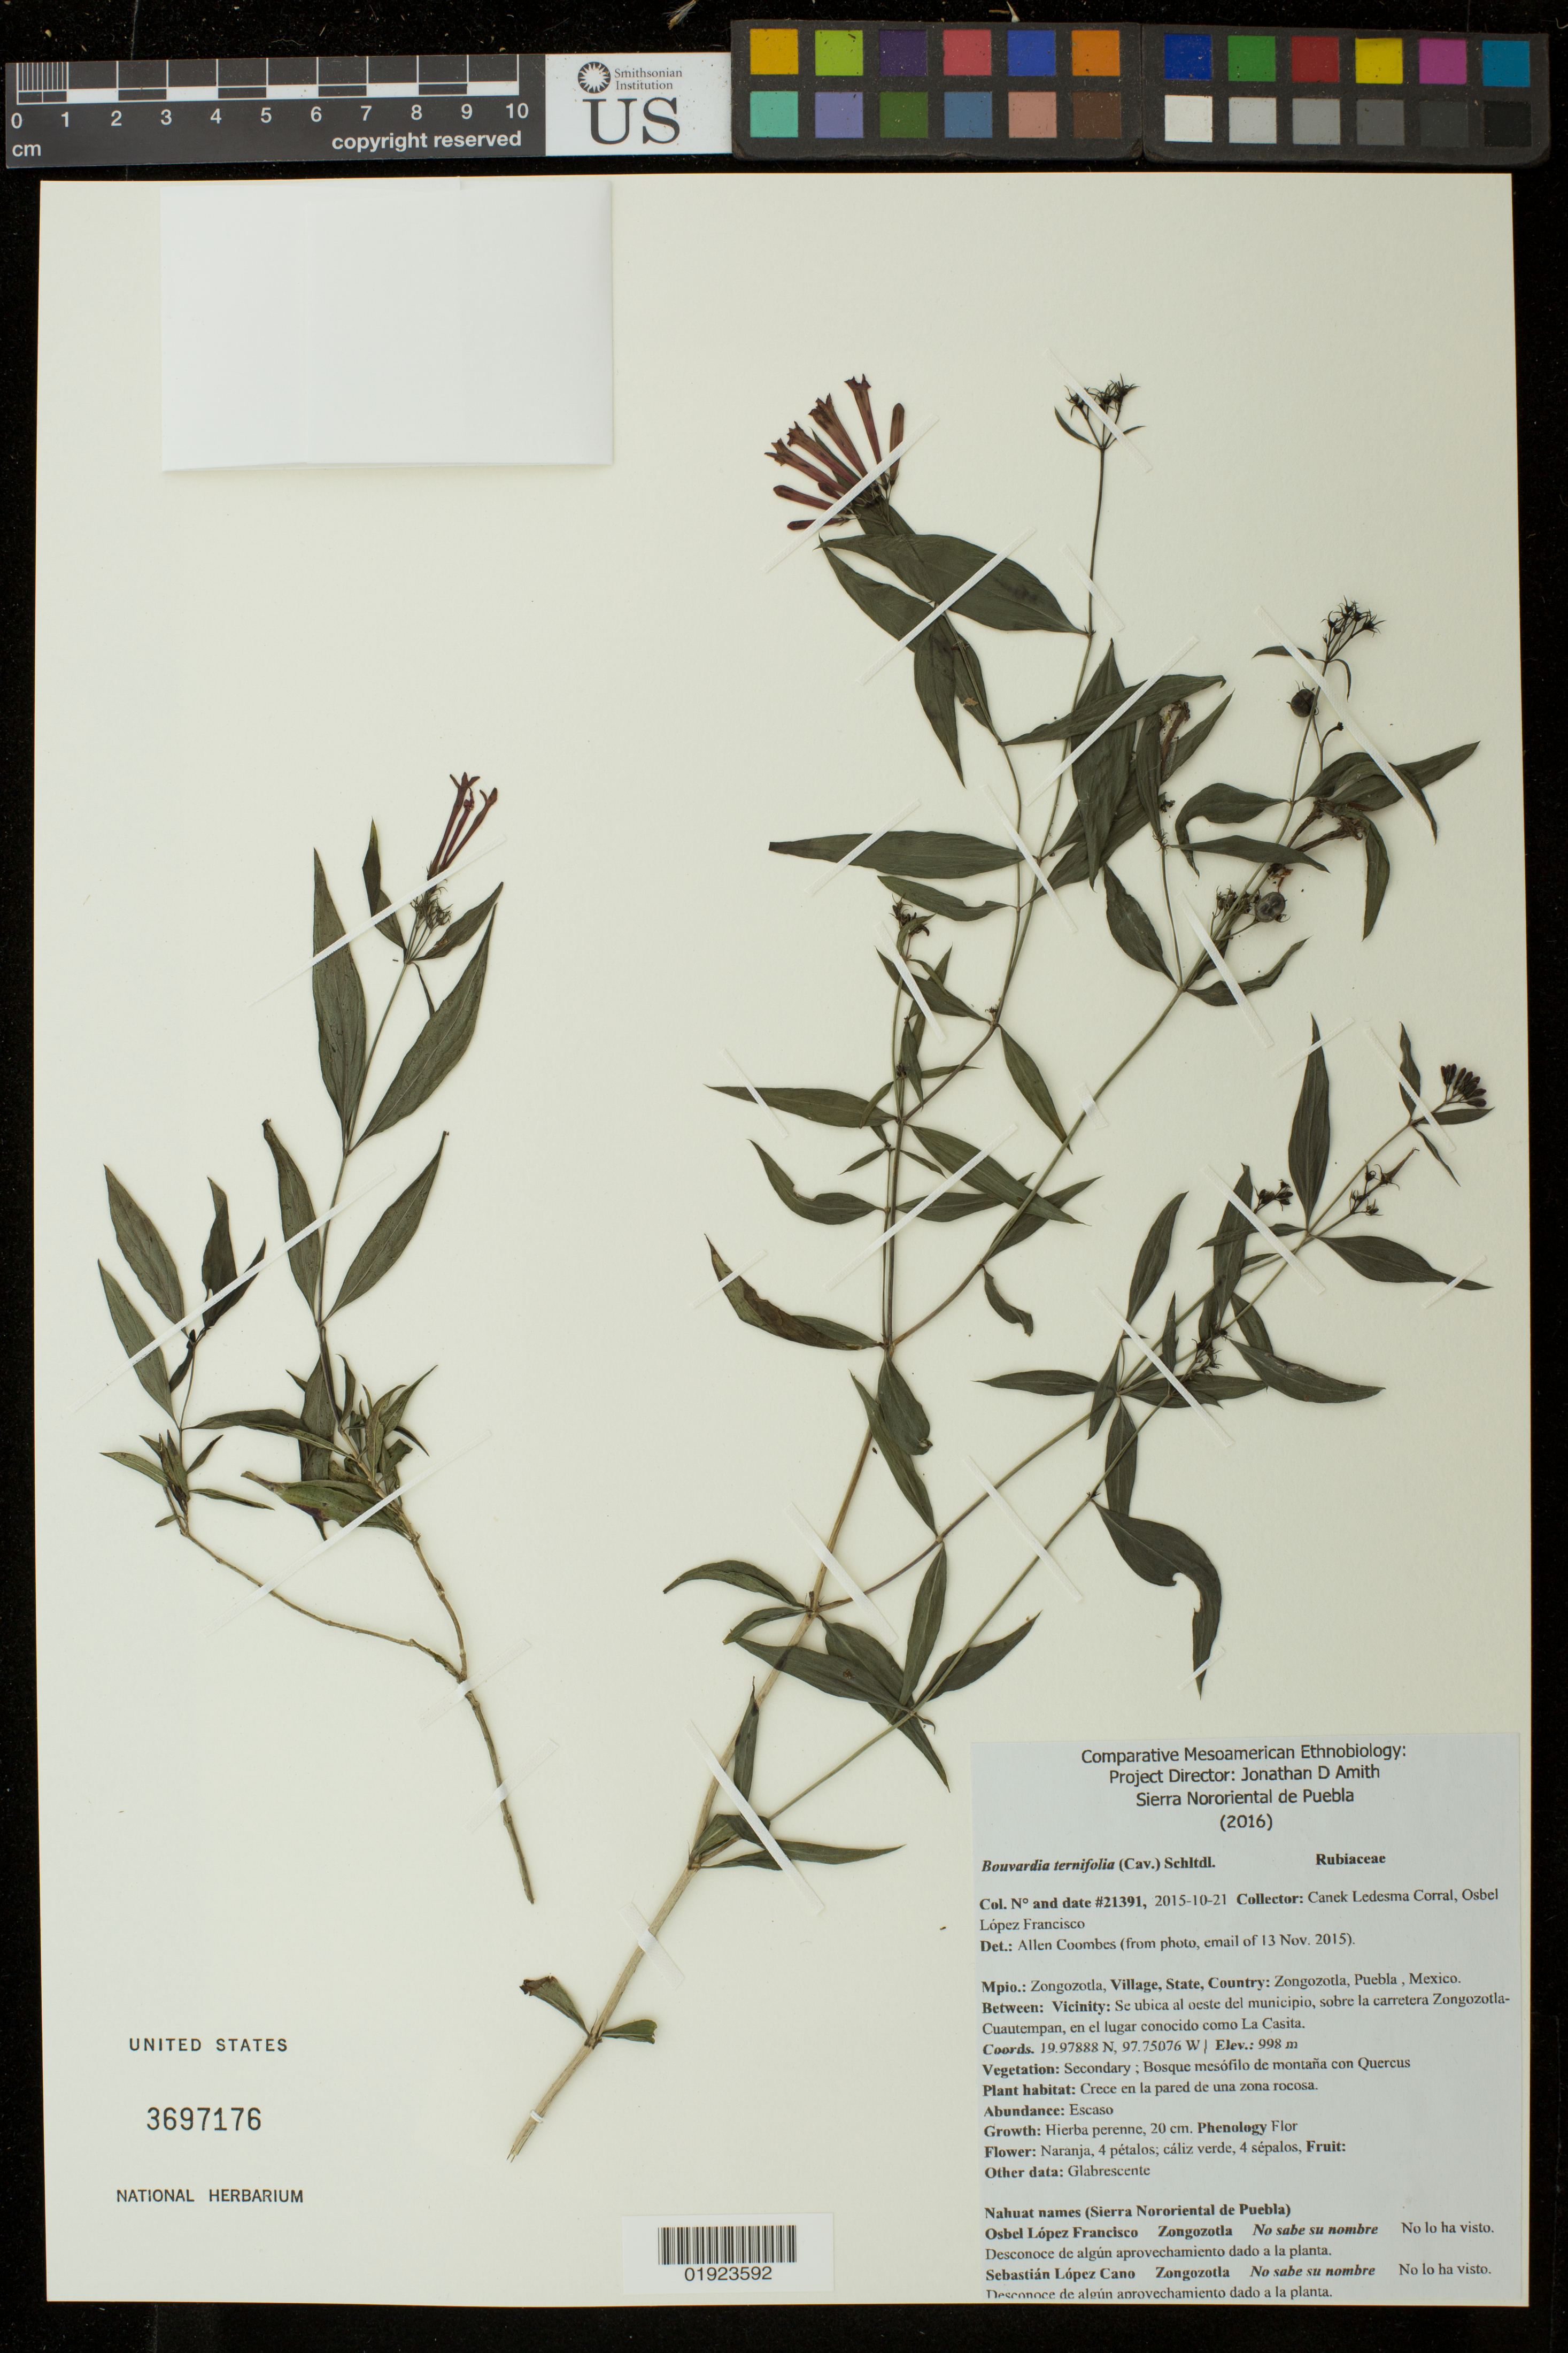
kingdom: Plantae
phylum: Tracheophyta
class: Magnoliopsida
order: Gentianales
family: Rubiaceae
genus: Bouvardia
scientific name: Bouvardia ternifolia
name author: (Cav.) Schltdl.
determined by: Coombes, Allen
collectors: Canek Ledesma C. & O. Francisco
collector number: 21391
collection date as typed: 2015-10-21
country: Mexico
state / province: Puebla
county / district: Zongozotla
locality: se ubica al oeste del municipio, sobre la carretera Zongozotla-Cuautempan, en el lugar conocido como La Casita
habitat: Secondary; Bosque mesofilo de montana con Quercus, crece en la pared de una zona rocosa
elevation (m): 998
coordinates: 19.97888 N, 97.75076 W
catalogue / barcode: US 3697176